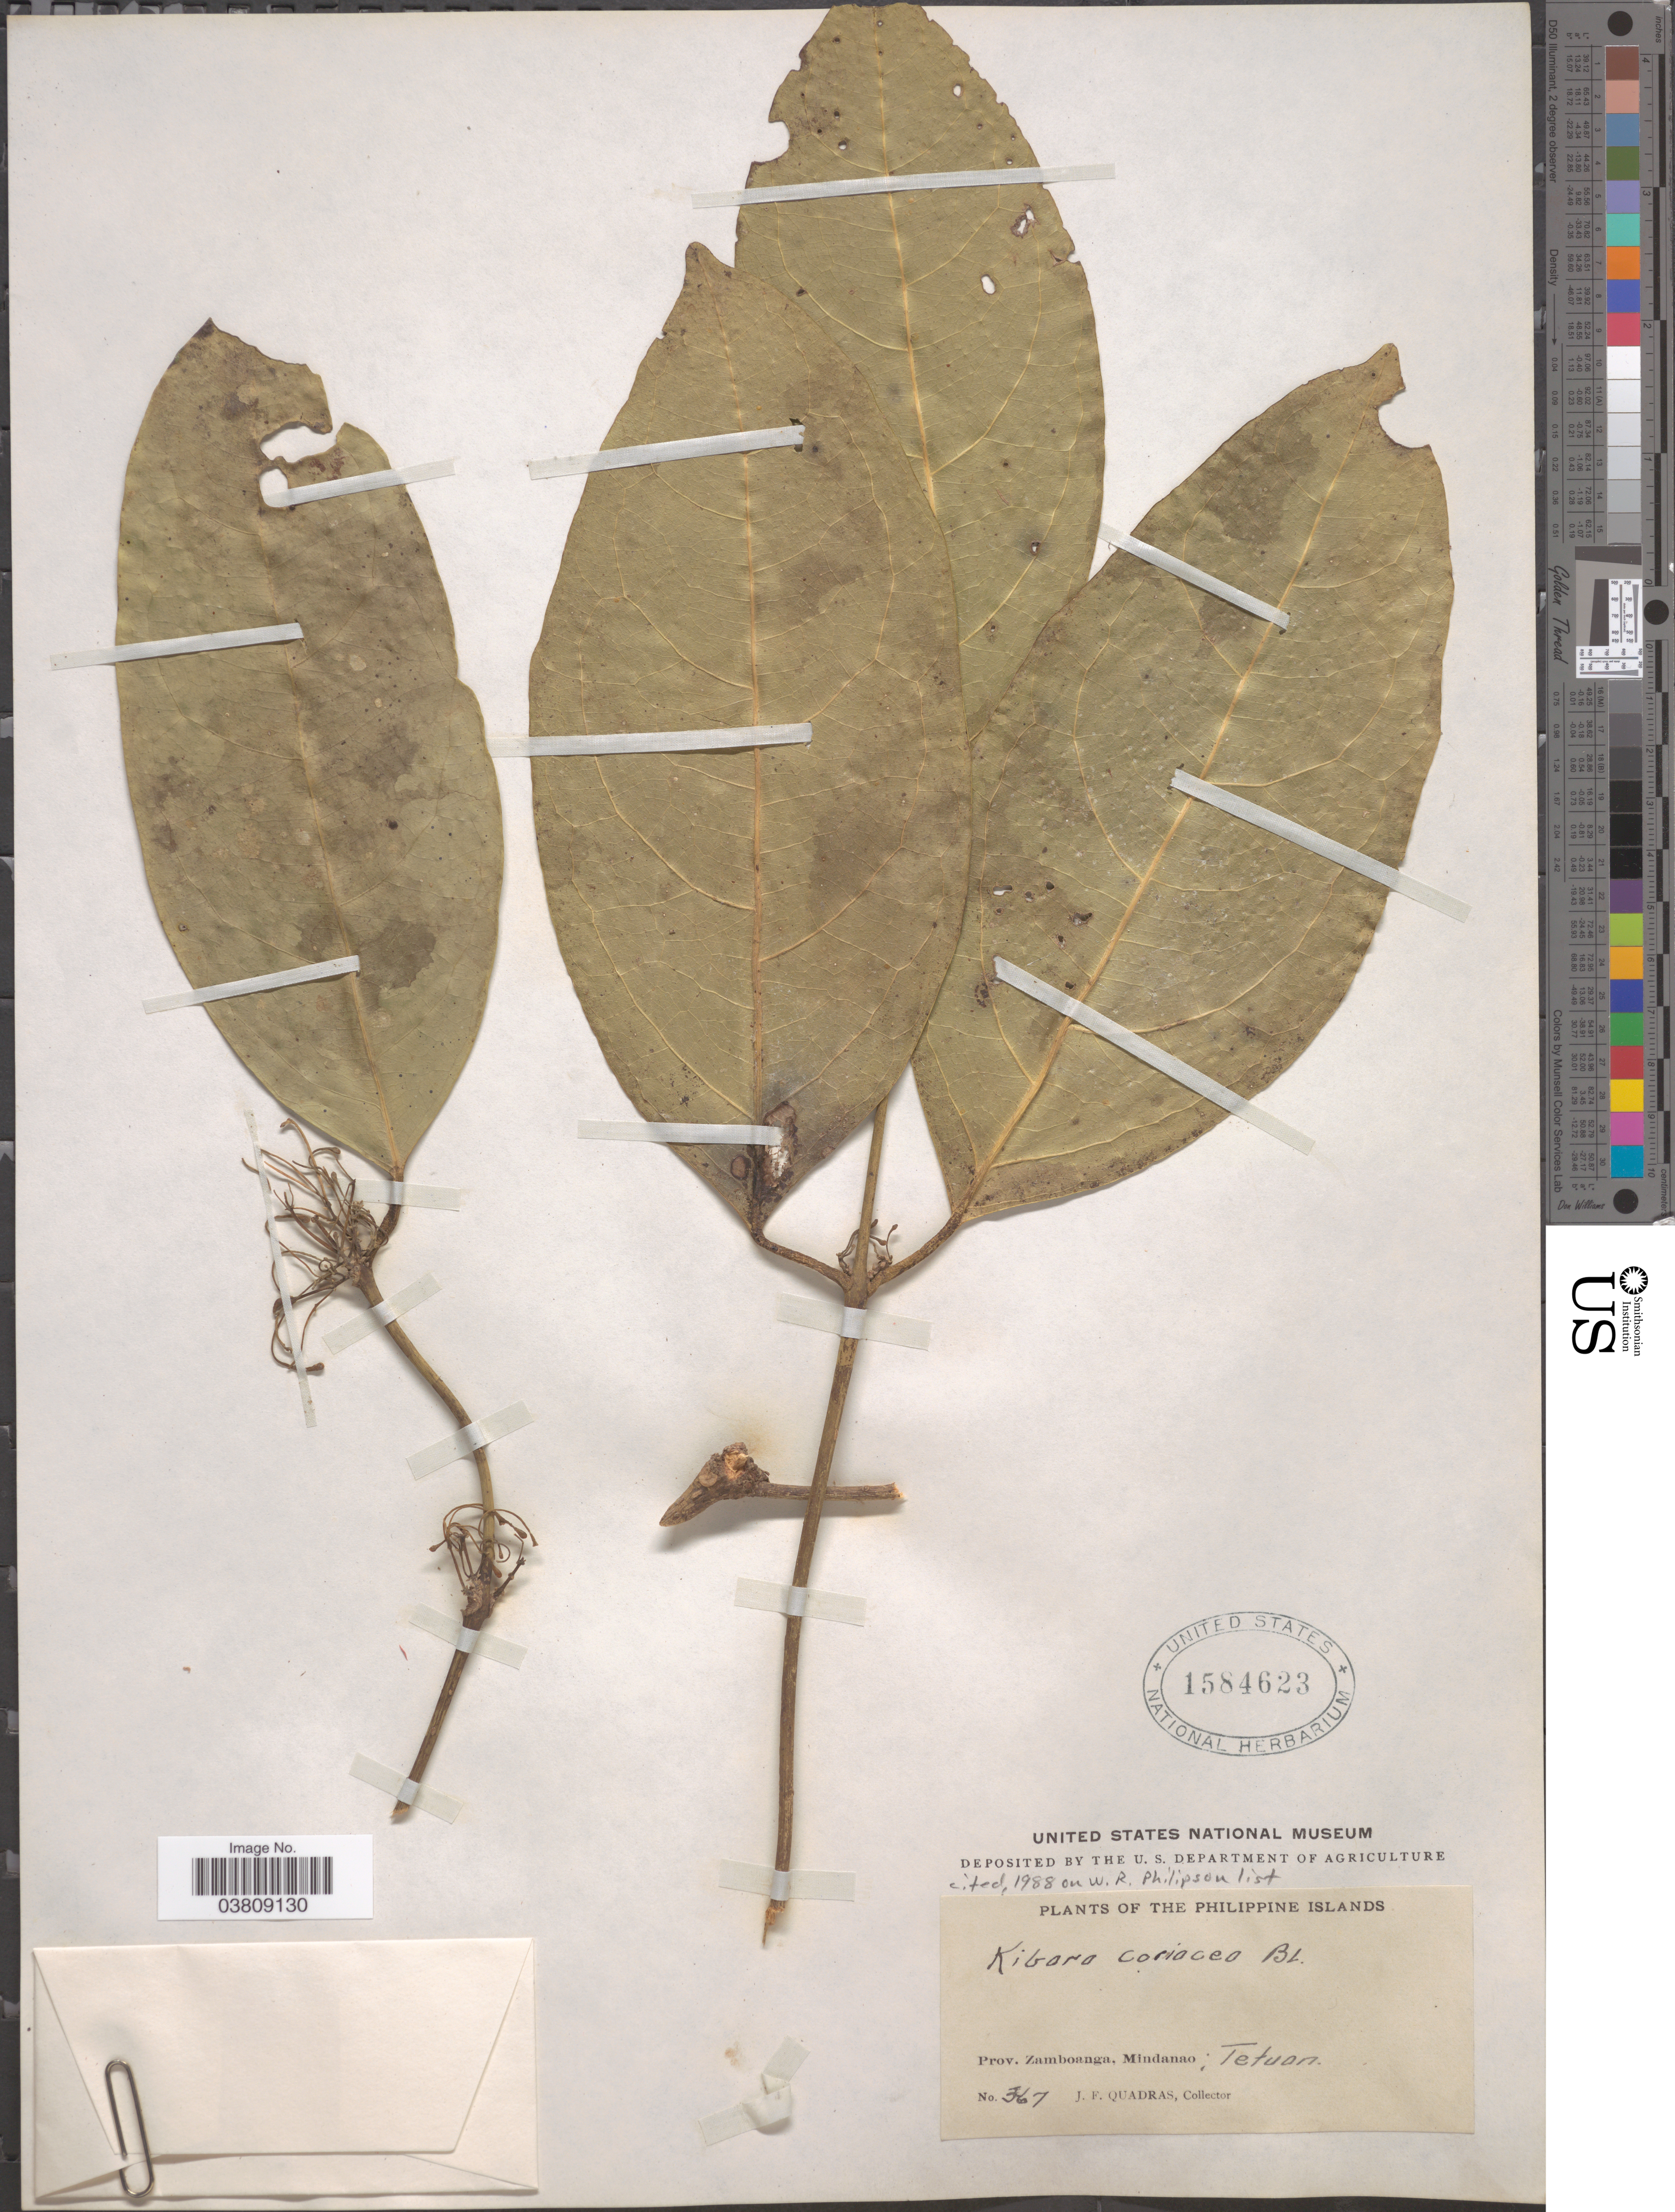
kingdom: Plantae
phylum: Tracheophyta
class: Magnoliopsida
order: Laurales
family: Monimiaceae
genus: Kibara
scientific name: Kibara coriacea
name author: (Blume) Hook. f. & Thomson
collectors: J. Quadras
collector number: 367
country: Philippines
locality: Philippine Islands. Prov. Zamboenga, Mindanao: Tetuan.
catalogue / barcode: US 1584623